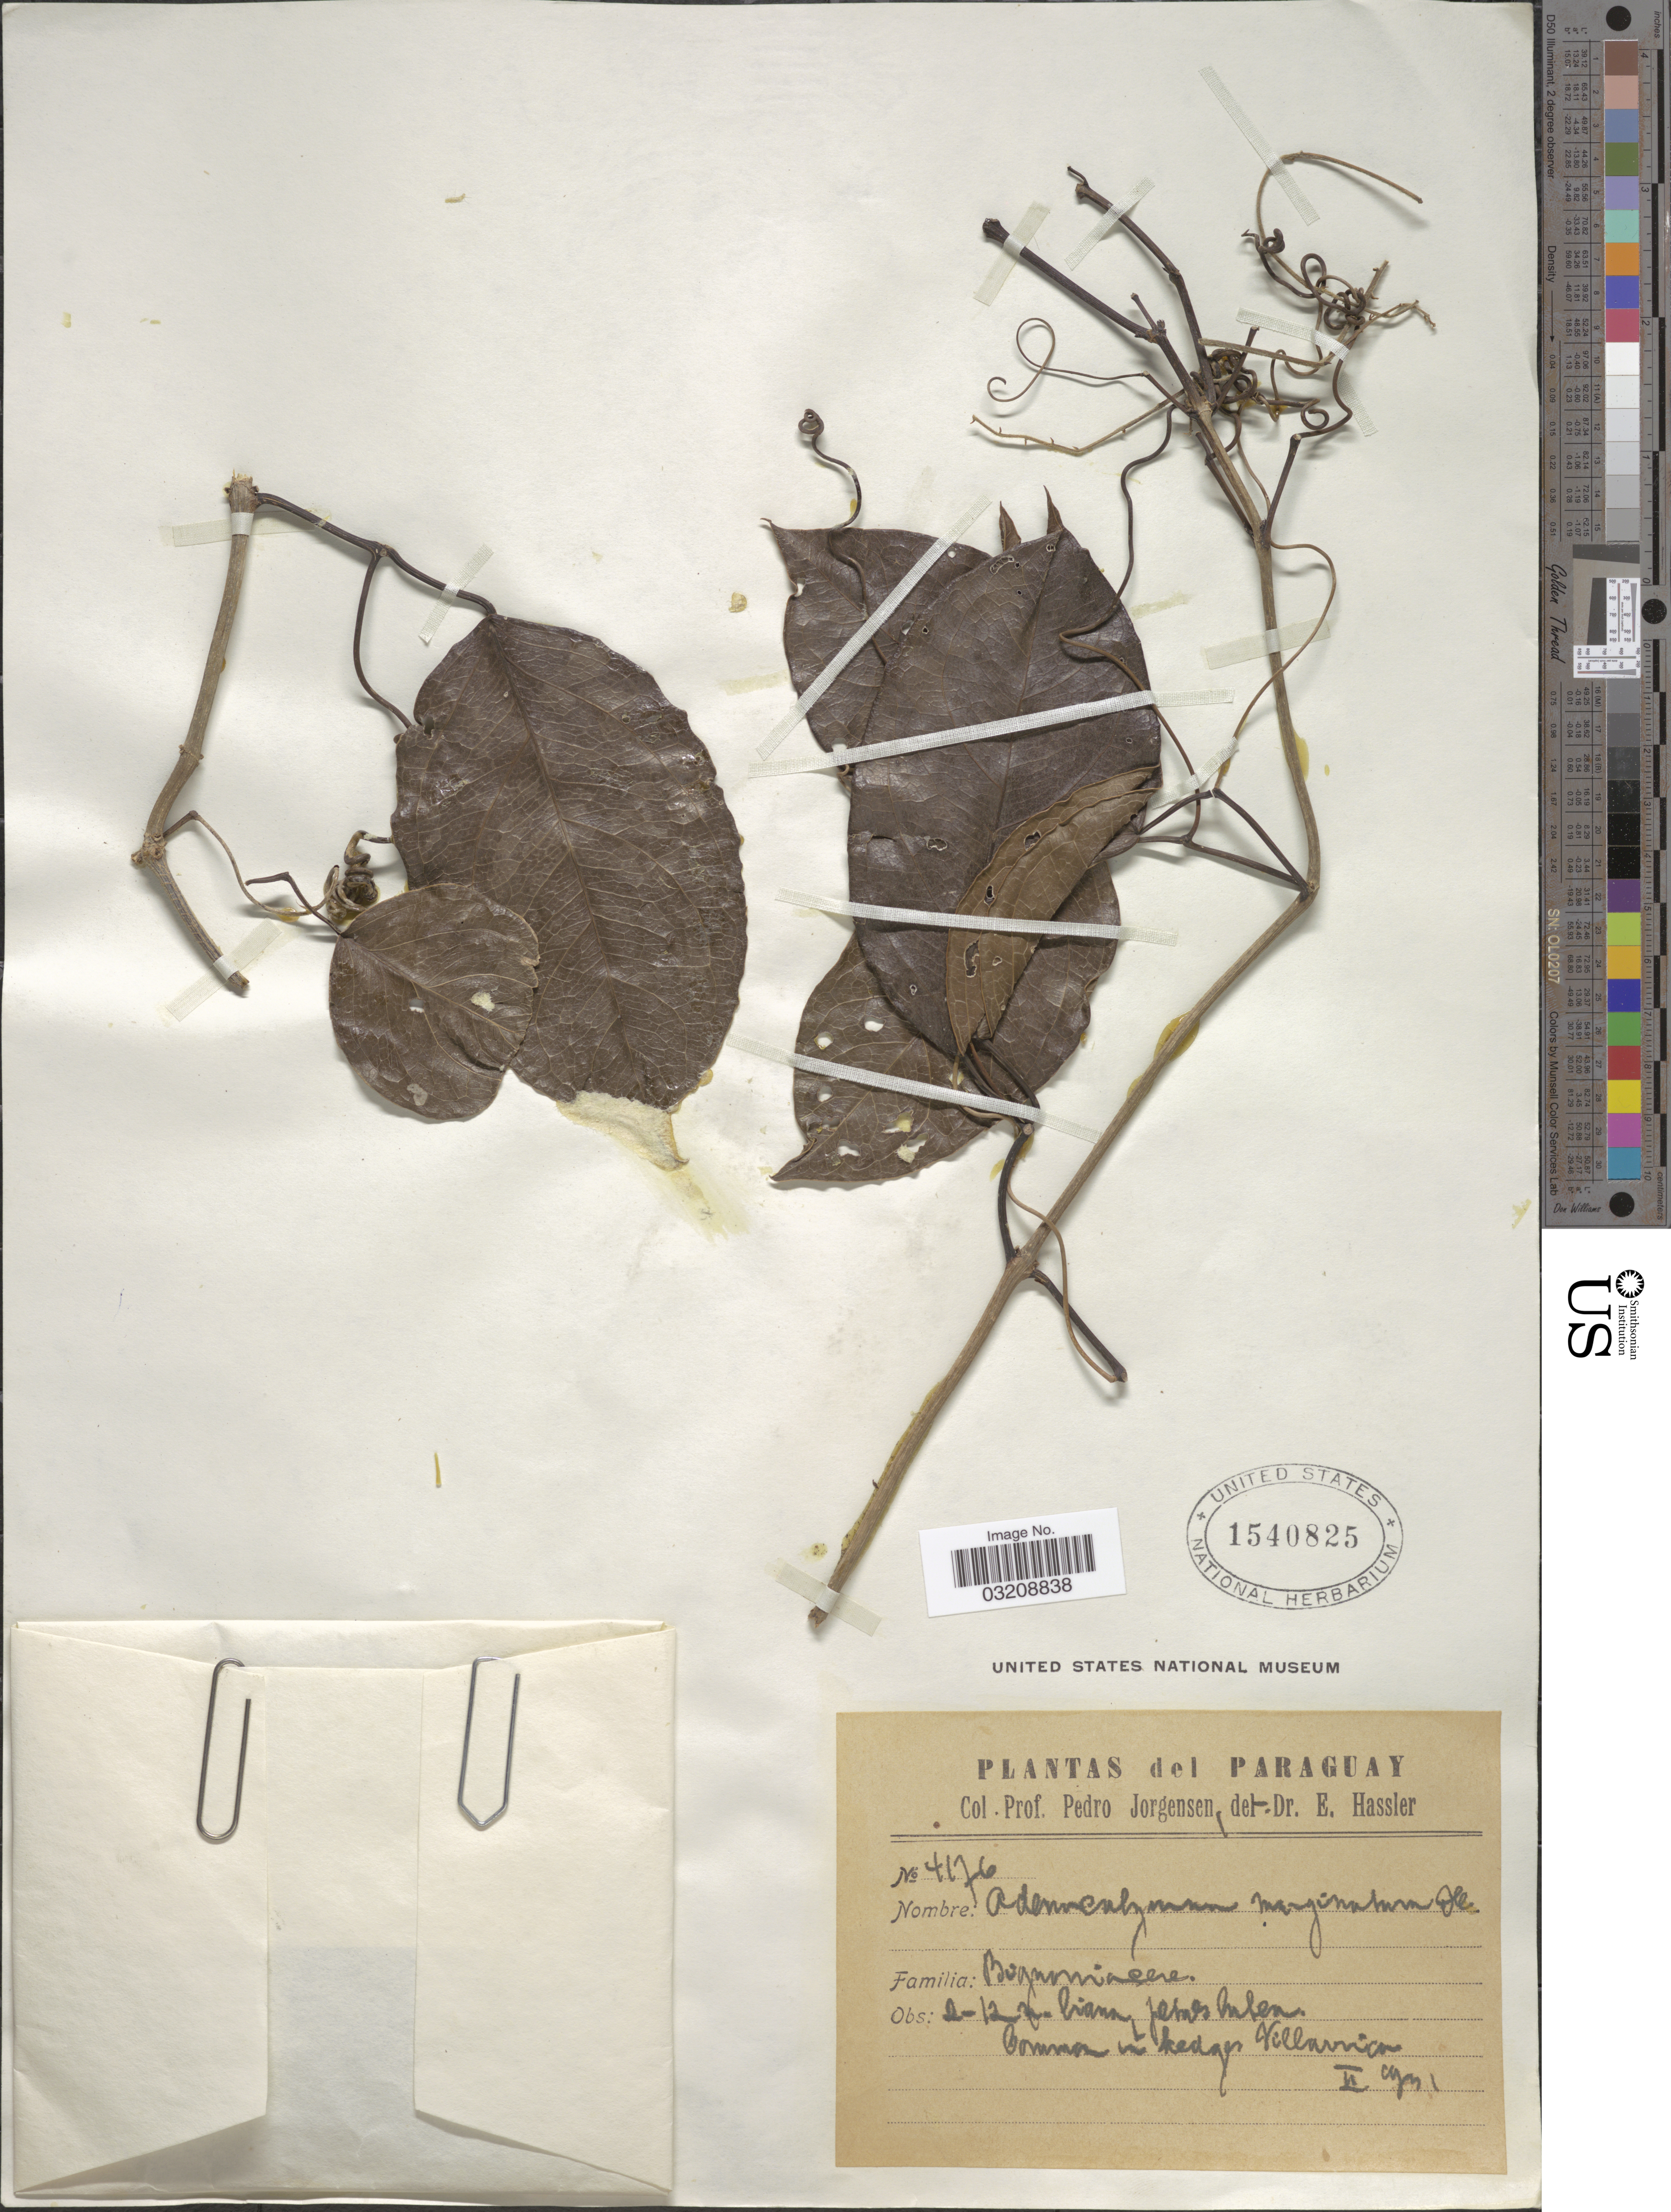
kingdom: Plantae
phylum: Tracheophyta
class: Magnoliopsida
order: Lamiales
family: Bignoniaceae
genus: Adenocalymma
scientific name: Adenocalymma marginatum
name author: (Cham.) DC.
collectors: P. Jörgensen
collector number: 4176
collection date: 1931-02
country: Paraguay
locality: In hedges Villarica.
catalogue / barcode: US 1540825